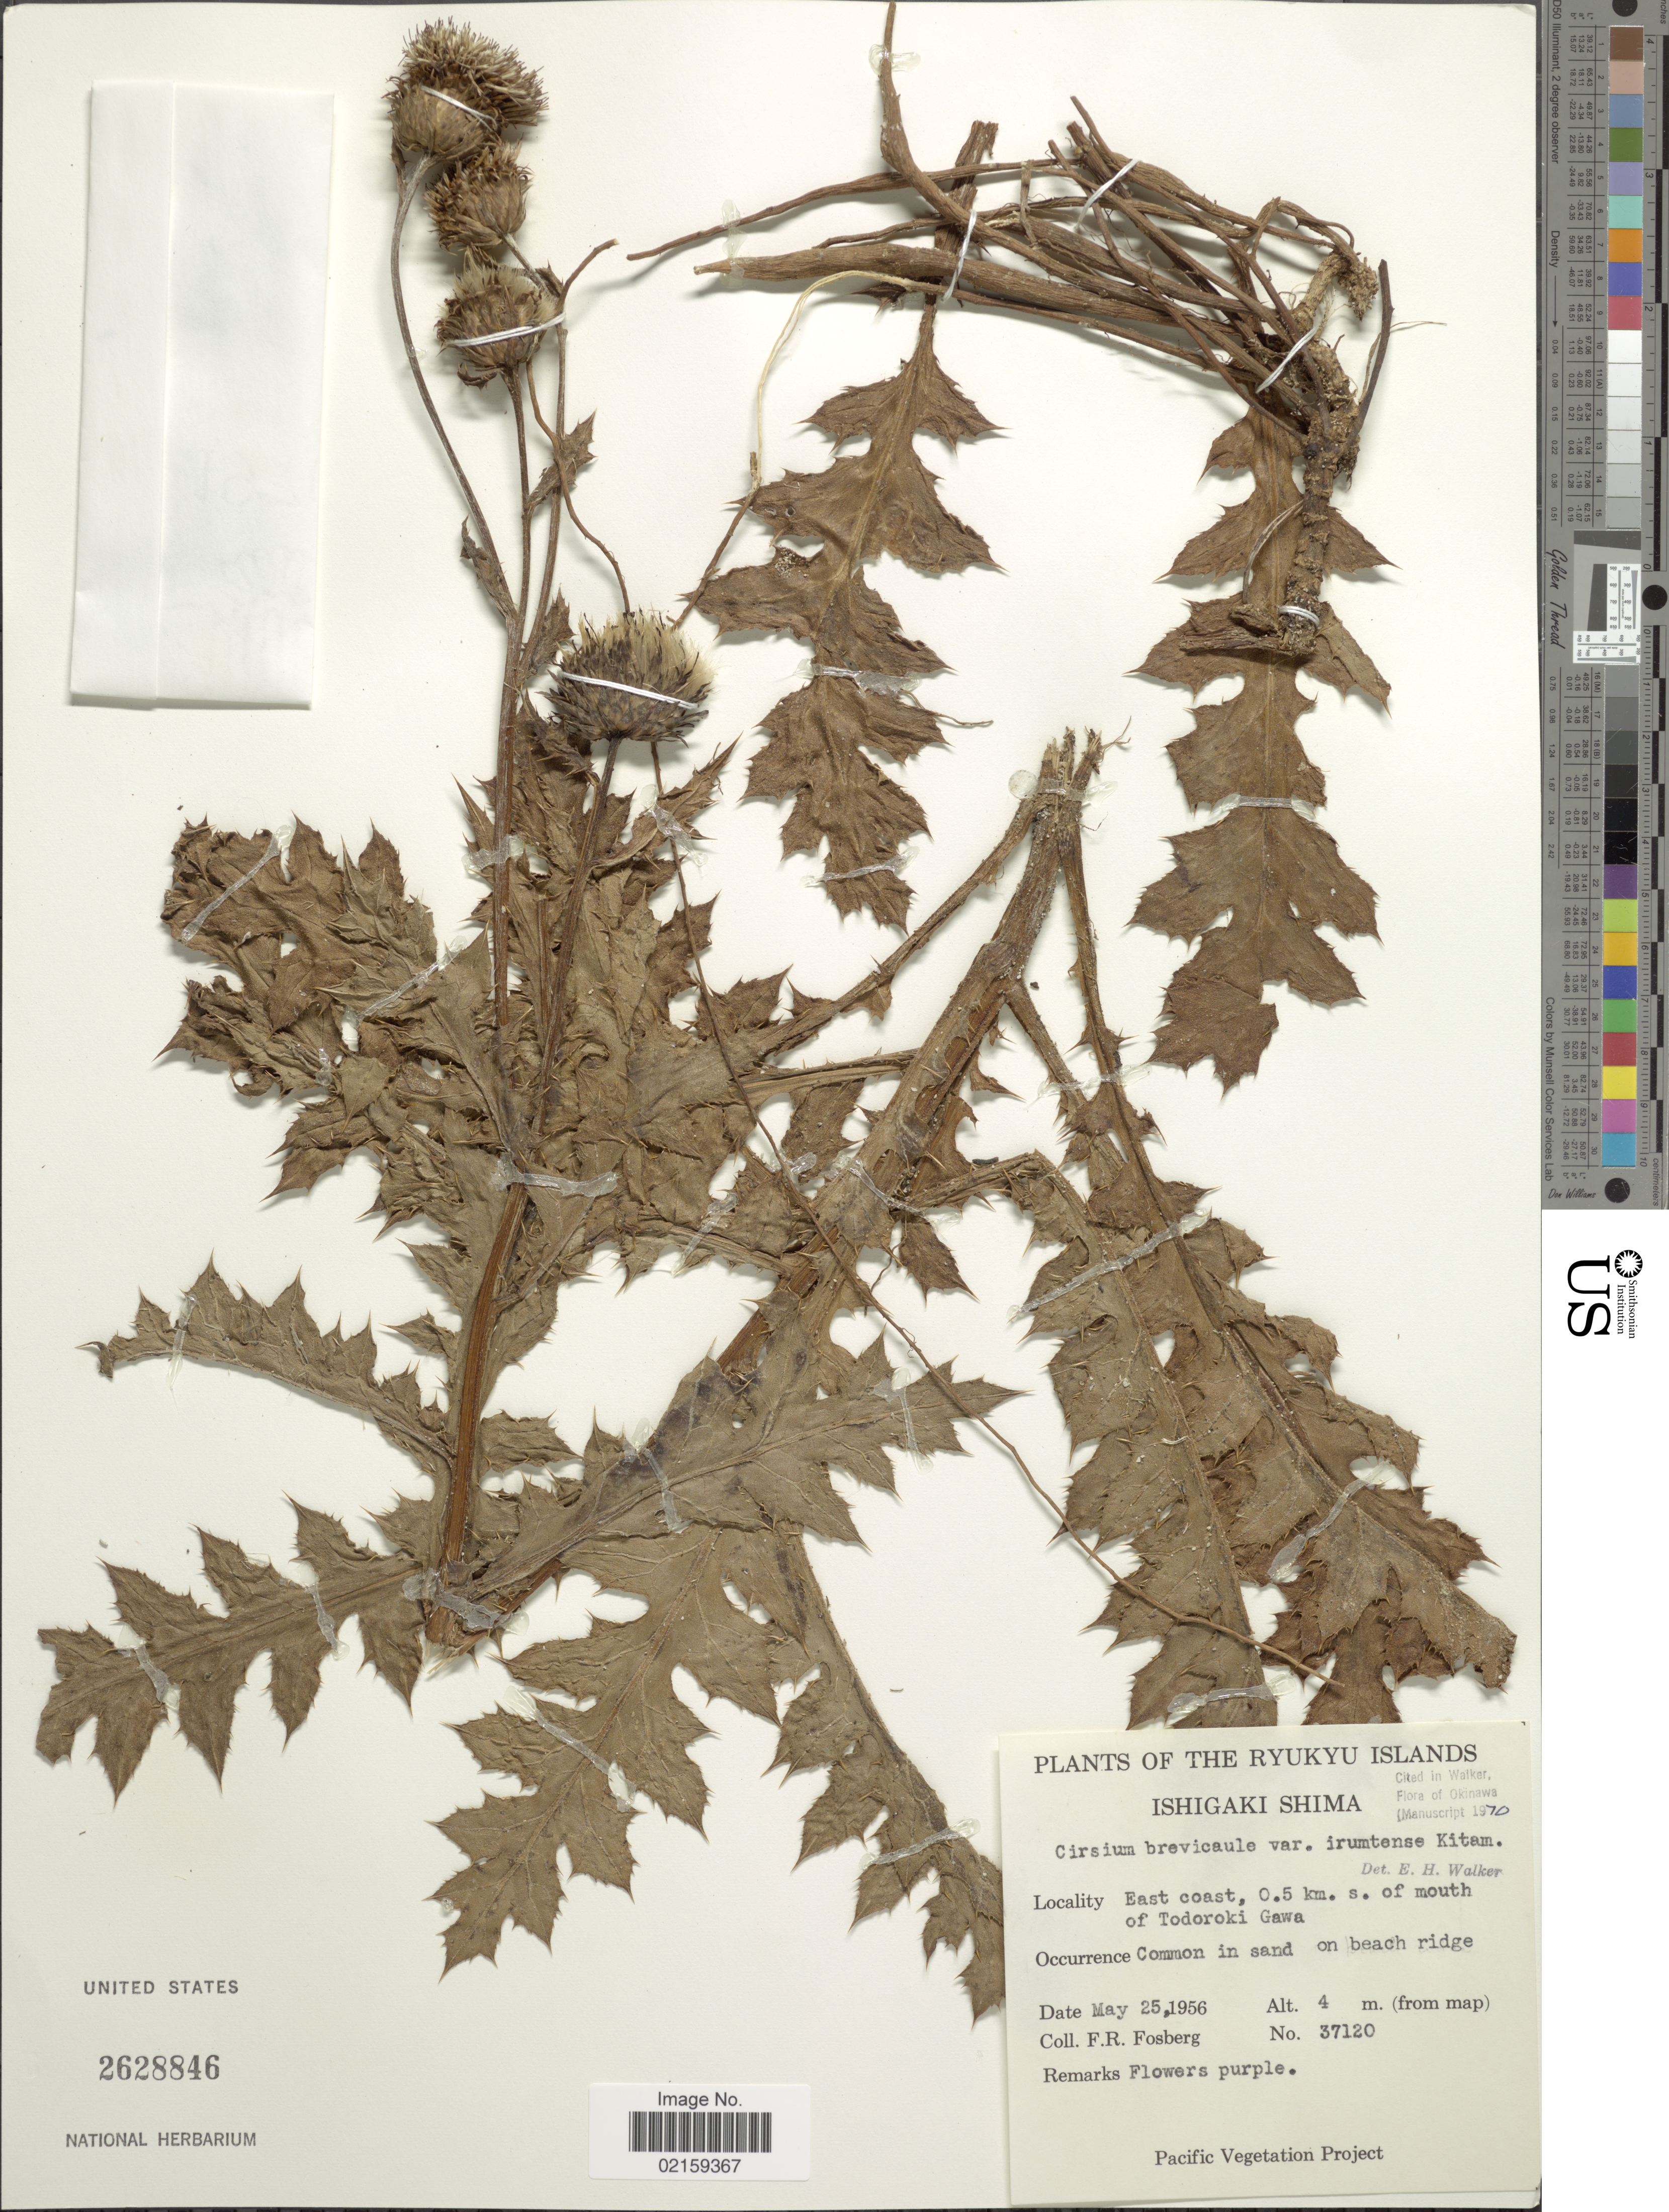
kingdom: Plantae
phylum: Tracheophyta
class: Magnoliopsida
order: Asterales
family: Asteraceae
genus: Cirsium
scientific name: Cirsium brevicaule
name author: A. Gray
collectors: F. R. Fosberg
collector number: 37120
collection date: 1956-05-25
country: Japan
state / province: Okinawa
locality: The Ryukyu Islands. Ishigaki Shima. East coast, 0, 5 km. s. of mouth of Todoroki Gawa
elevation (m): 4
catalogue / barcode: US 2628846